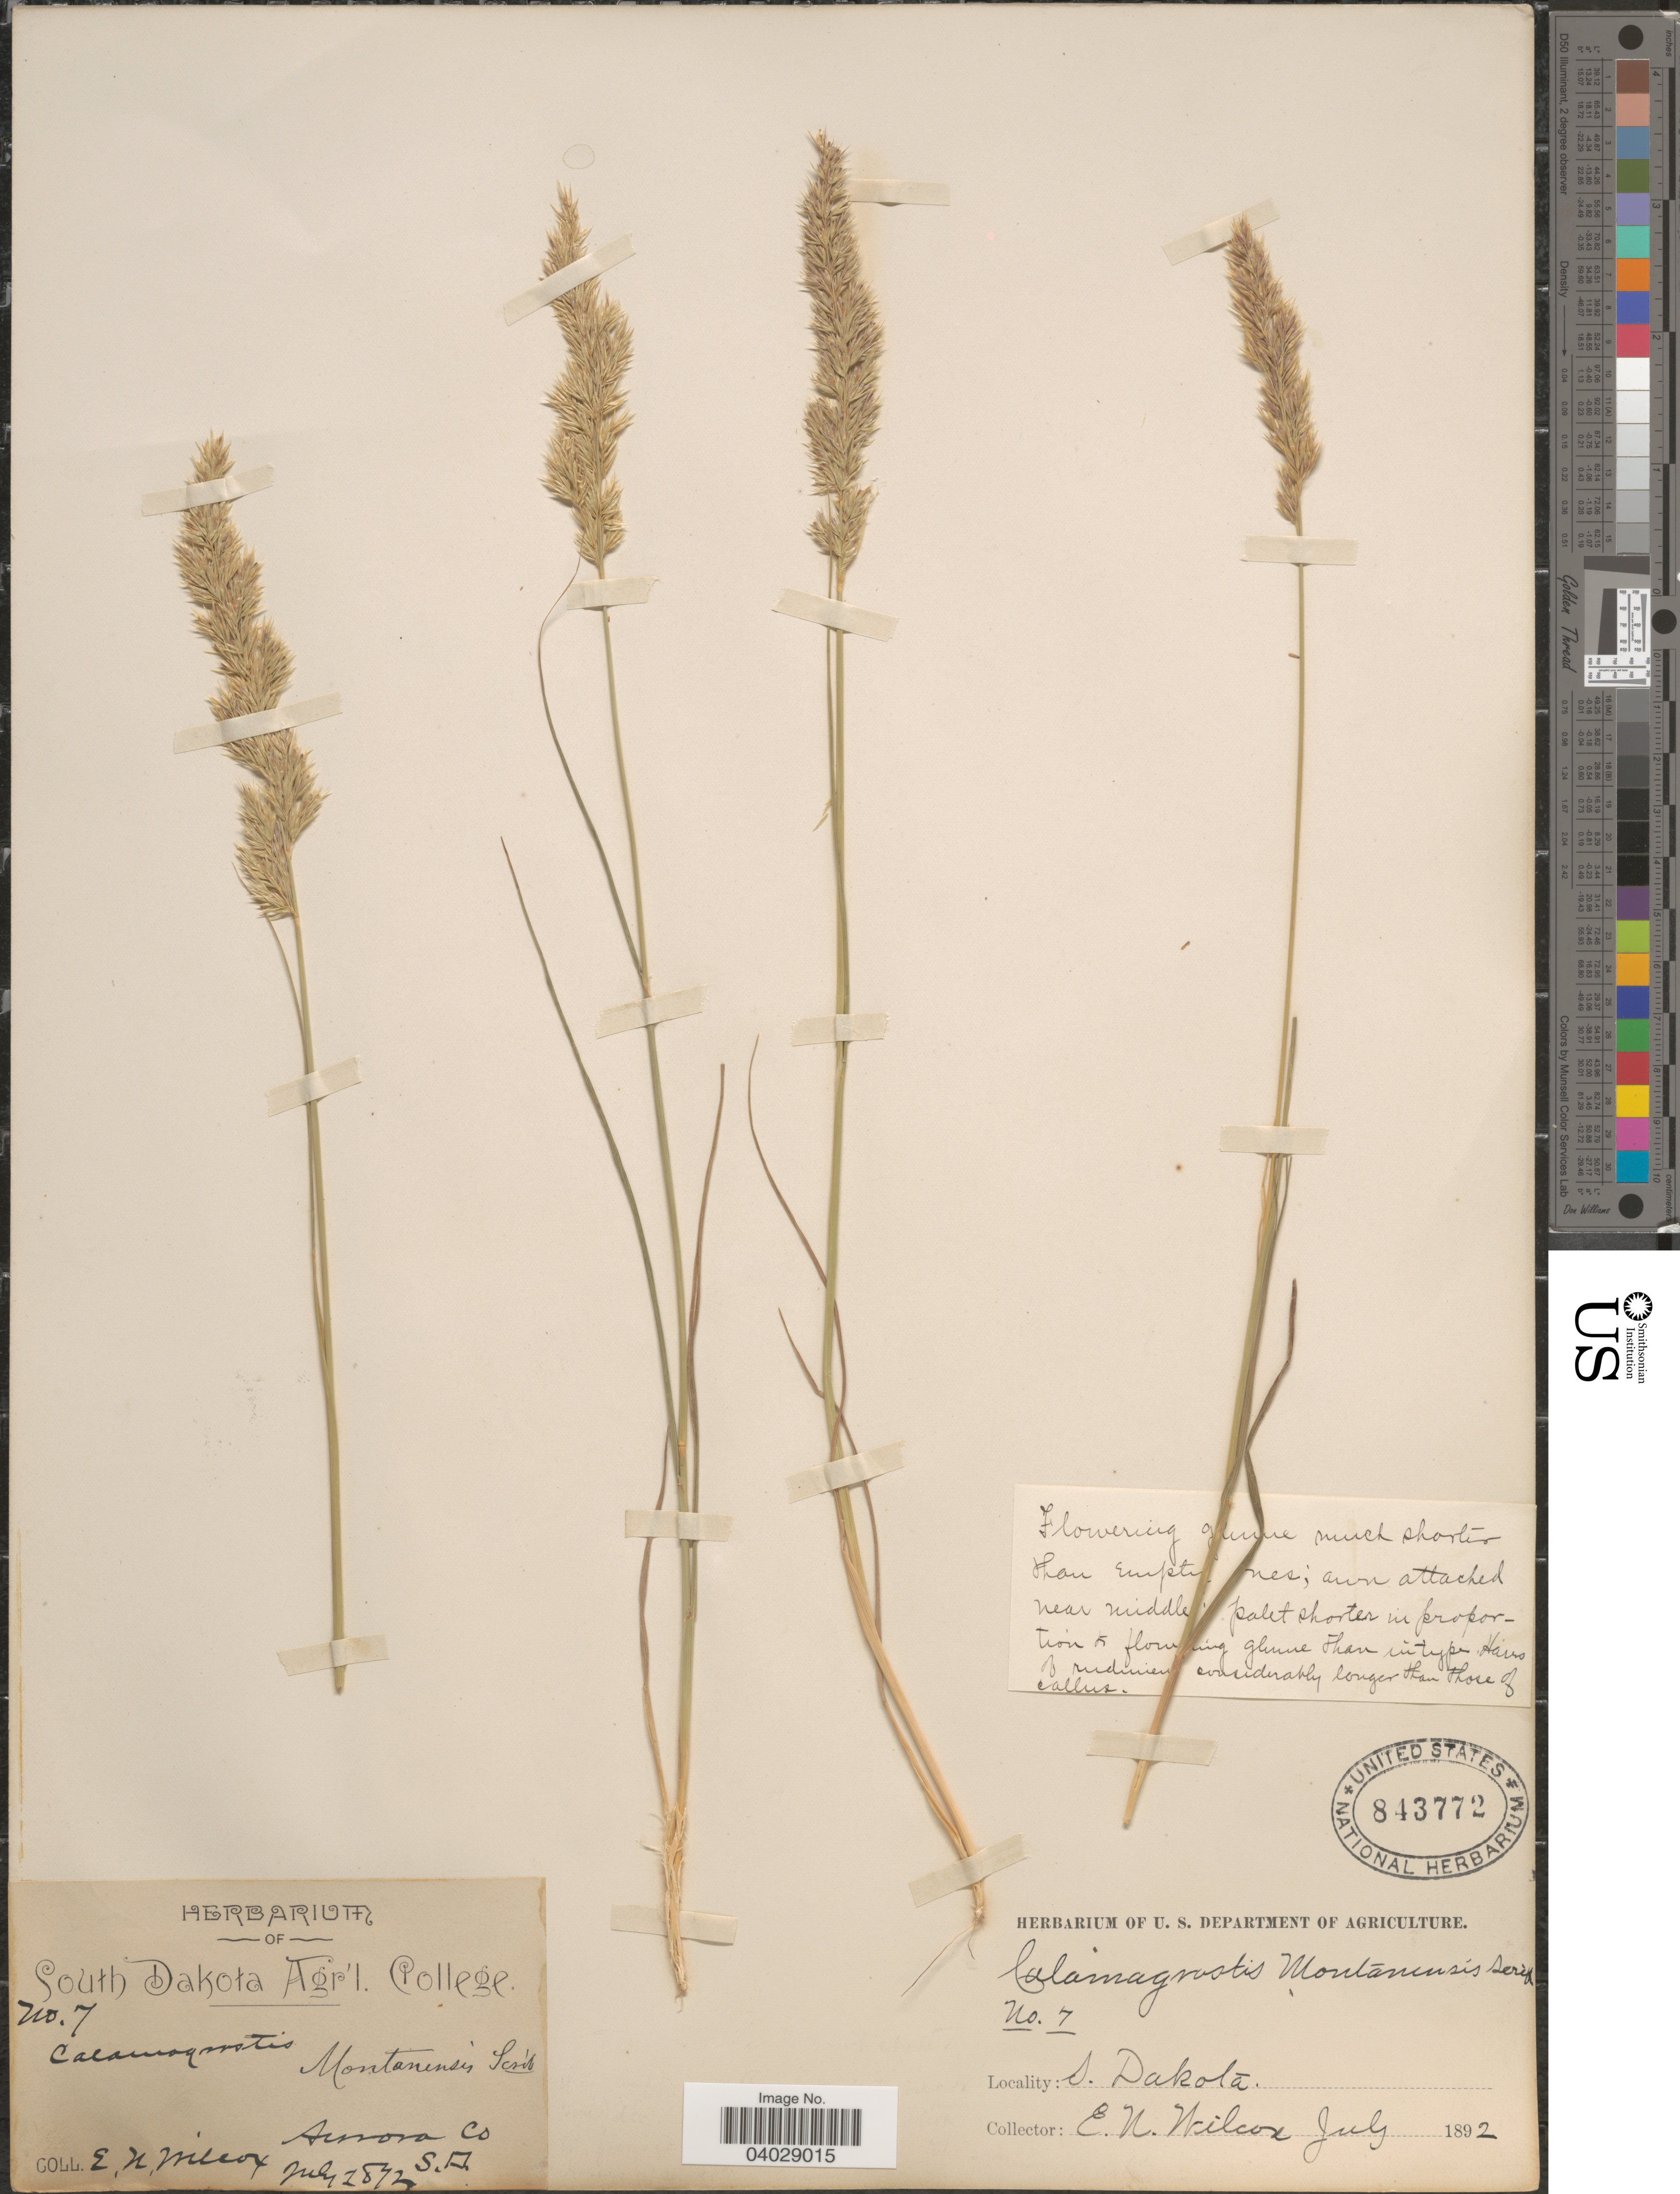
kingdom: Plantae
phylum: Tracheophyta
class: Liliopsida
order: Poales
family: Poaceae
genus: Calamagrostis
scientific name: Calamagrostis montanensis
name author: Scribn. ex Vasey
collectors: E. Wilcox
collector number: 7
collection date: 1892-07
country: United States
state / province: South Dakota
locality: Aurora Co.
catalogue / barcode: US 843772